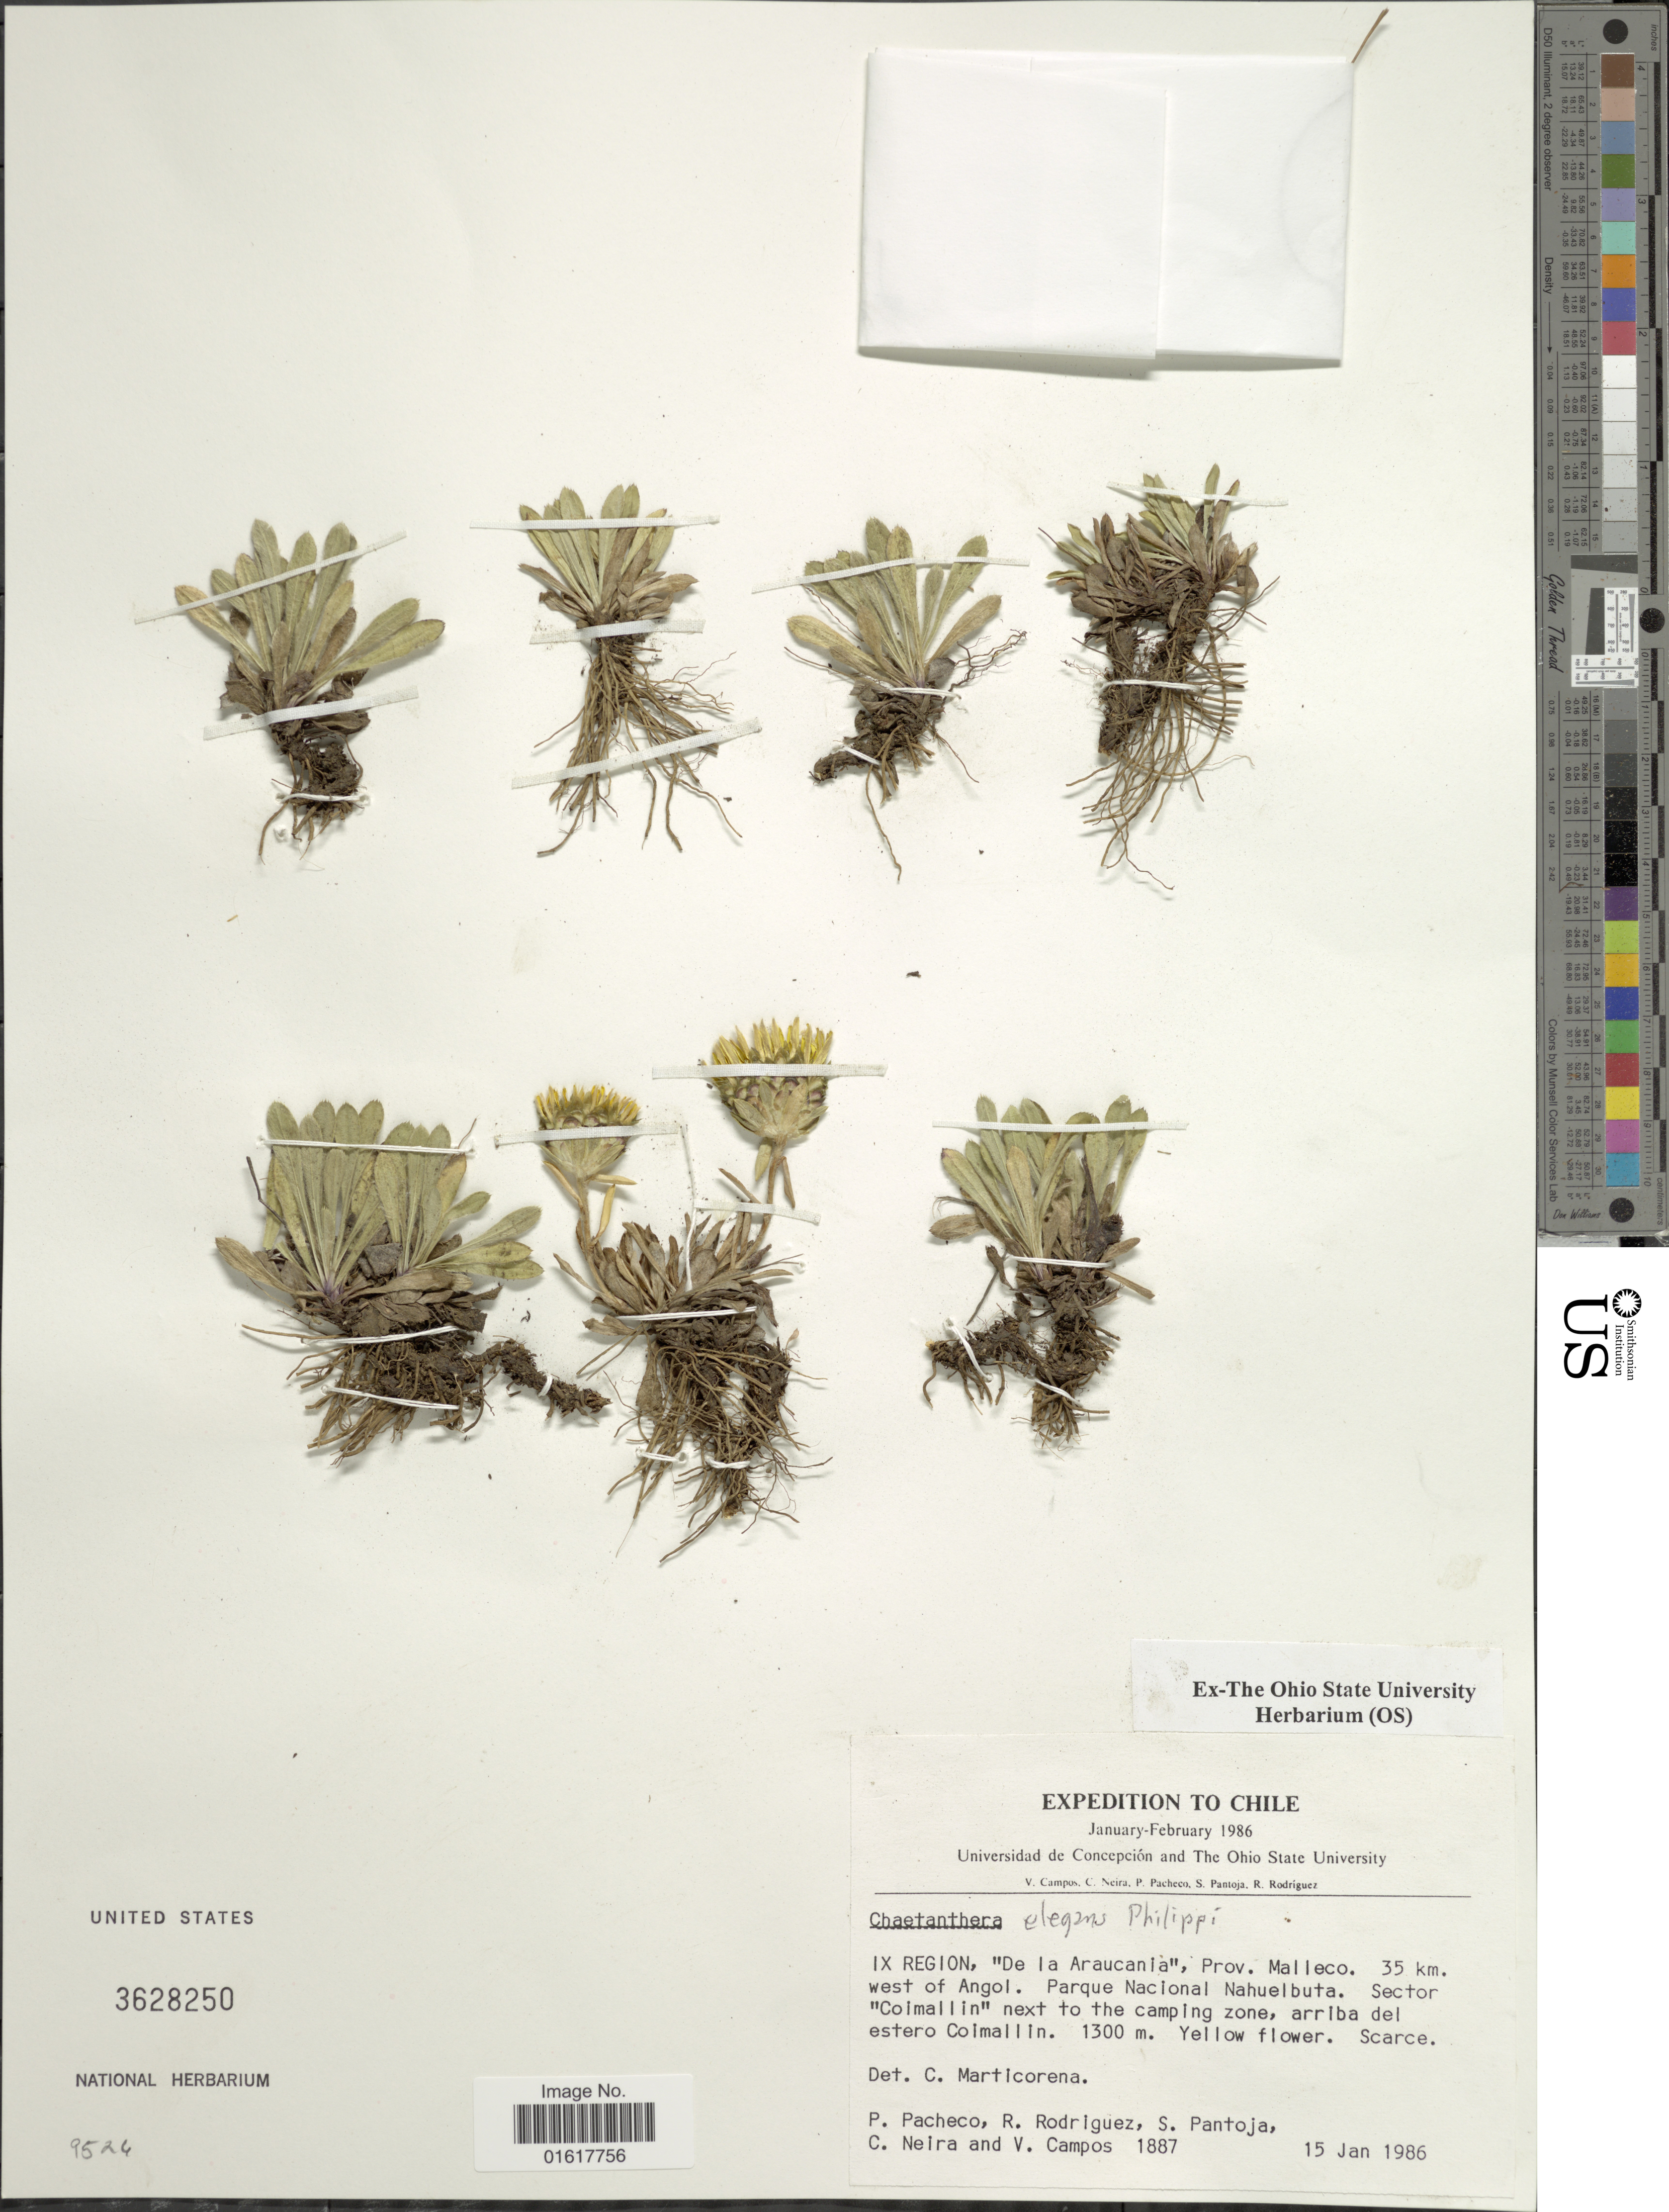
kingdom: Plantae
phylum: Tracheophyta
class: Magnoliopsida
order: Asterales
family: Asteraceae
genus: Chaetanthera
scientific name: Chaetanthera elegans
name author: Phil.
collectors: P. Pacheco, R. Rodriguez, S. PANTOJA, C. Neira & V. Campos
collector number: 1887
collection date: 1986-01-15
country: Chile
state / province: Araucanía (IX)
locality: IX Region, "De la Araucania", Prov. Malleco. 35 km. west of Angol. Parque Nacional Nahuelbuta. Sector "Coimallin" next to the camping zone, arriba del estero Coimallin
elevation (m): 1300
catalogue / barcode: US 3628250